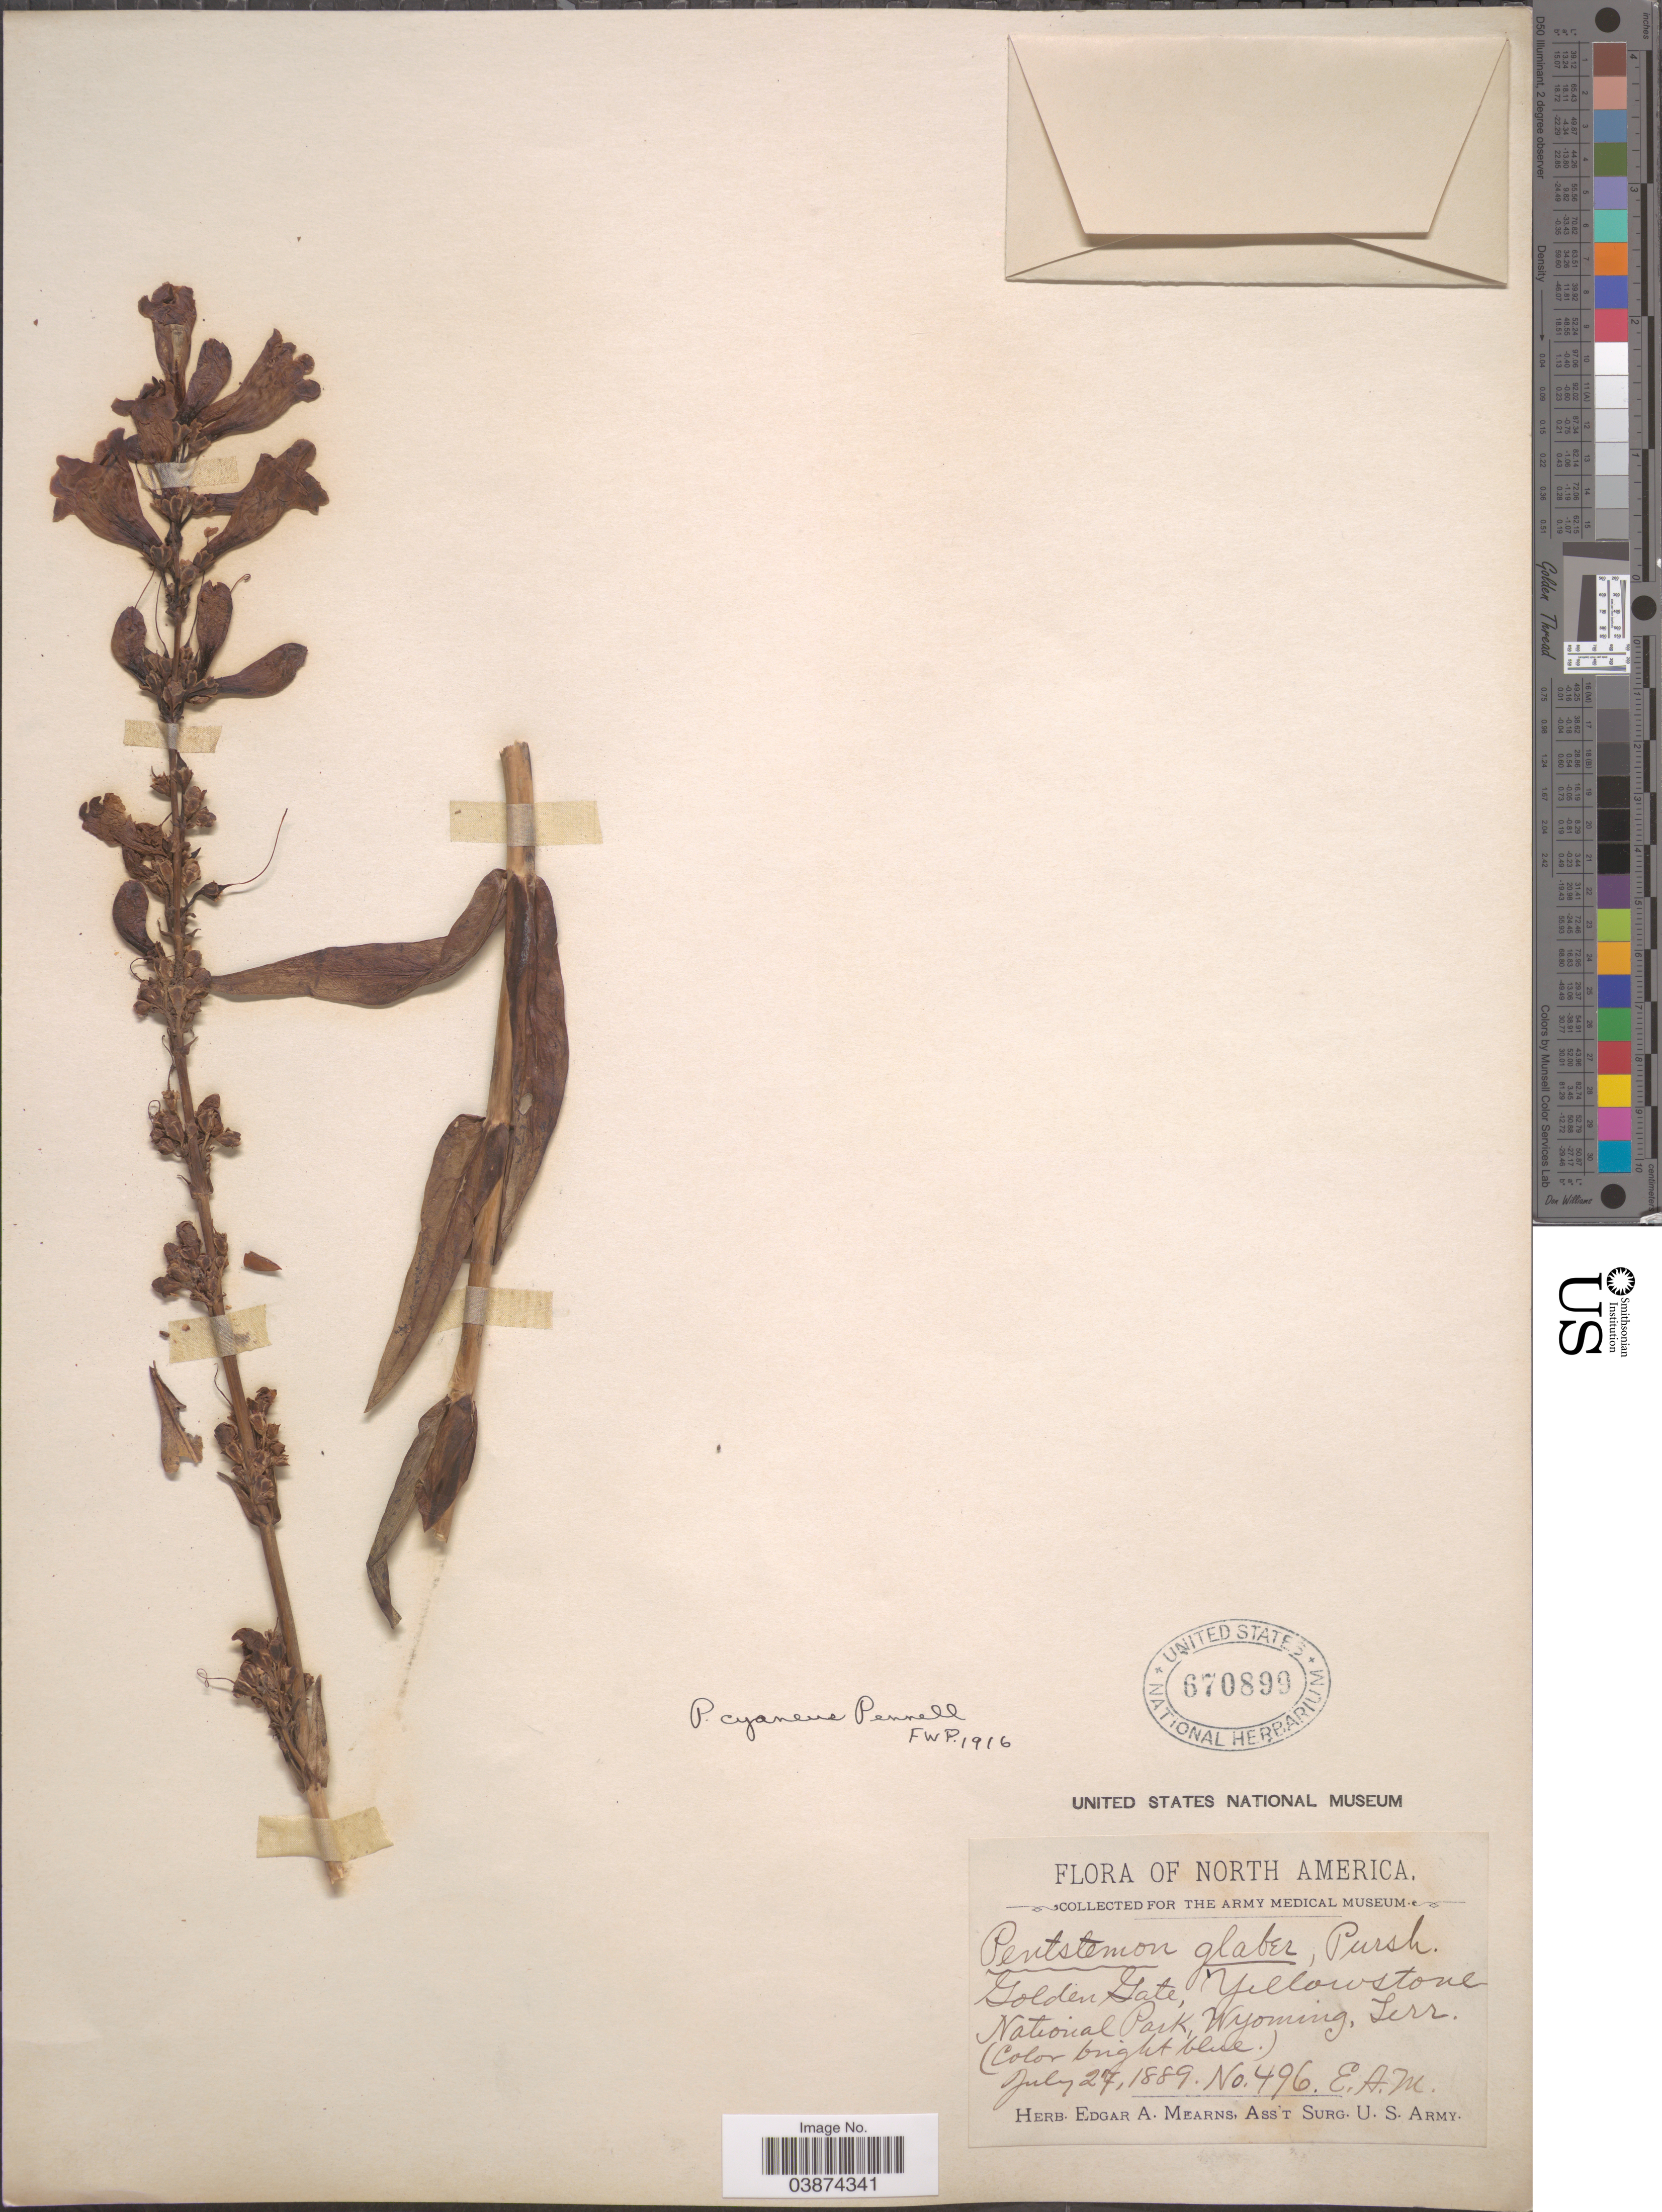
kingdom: Plantae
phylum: Tracheophyta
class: Magnoliopsida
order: Lamiales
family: Plantaginaceae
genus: Penstemon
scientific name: Penstemon cyaneus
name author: Pennell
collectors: E. A. Mearns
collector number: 496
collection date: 1889-07-27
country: United States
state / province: Wyoming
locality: Golden Gate, Yellowstone National Park.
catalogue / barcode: US 670899